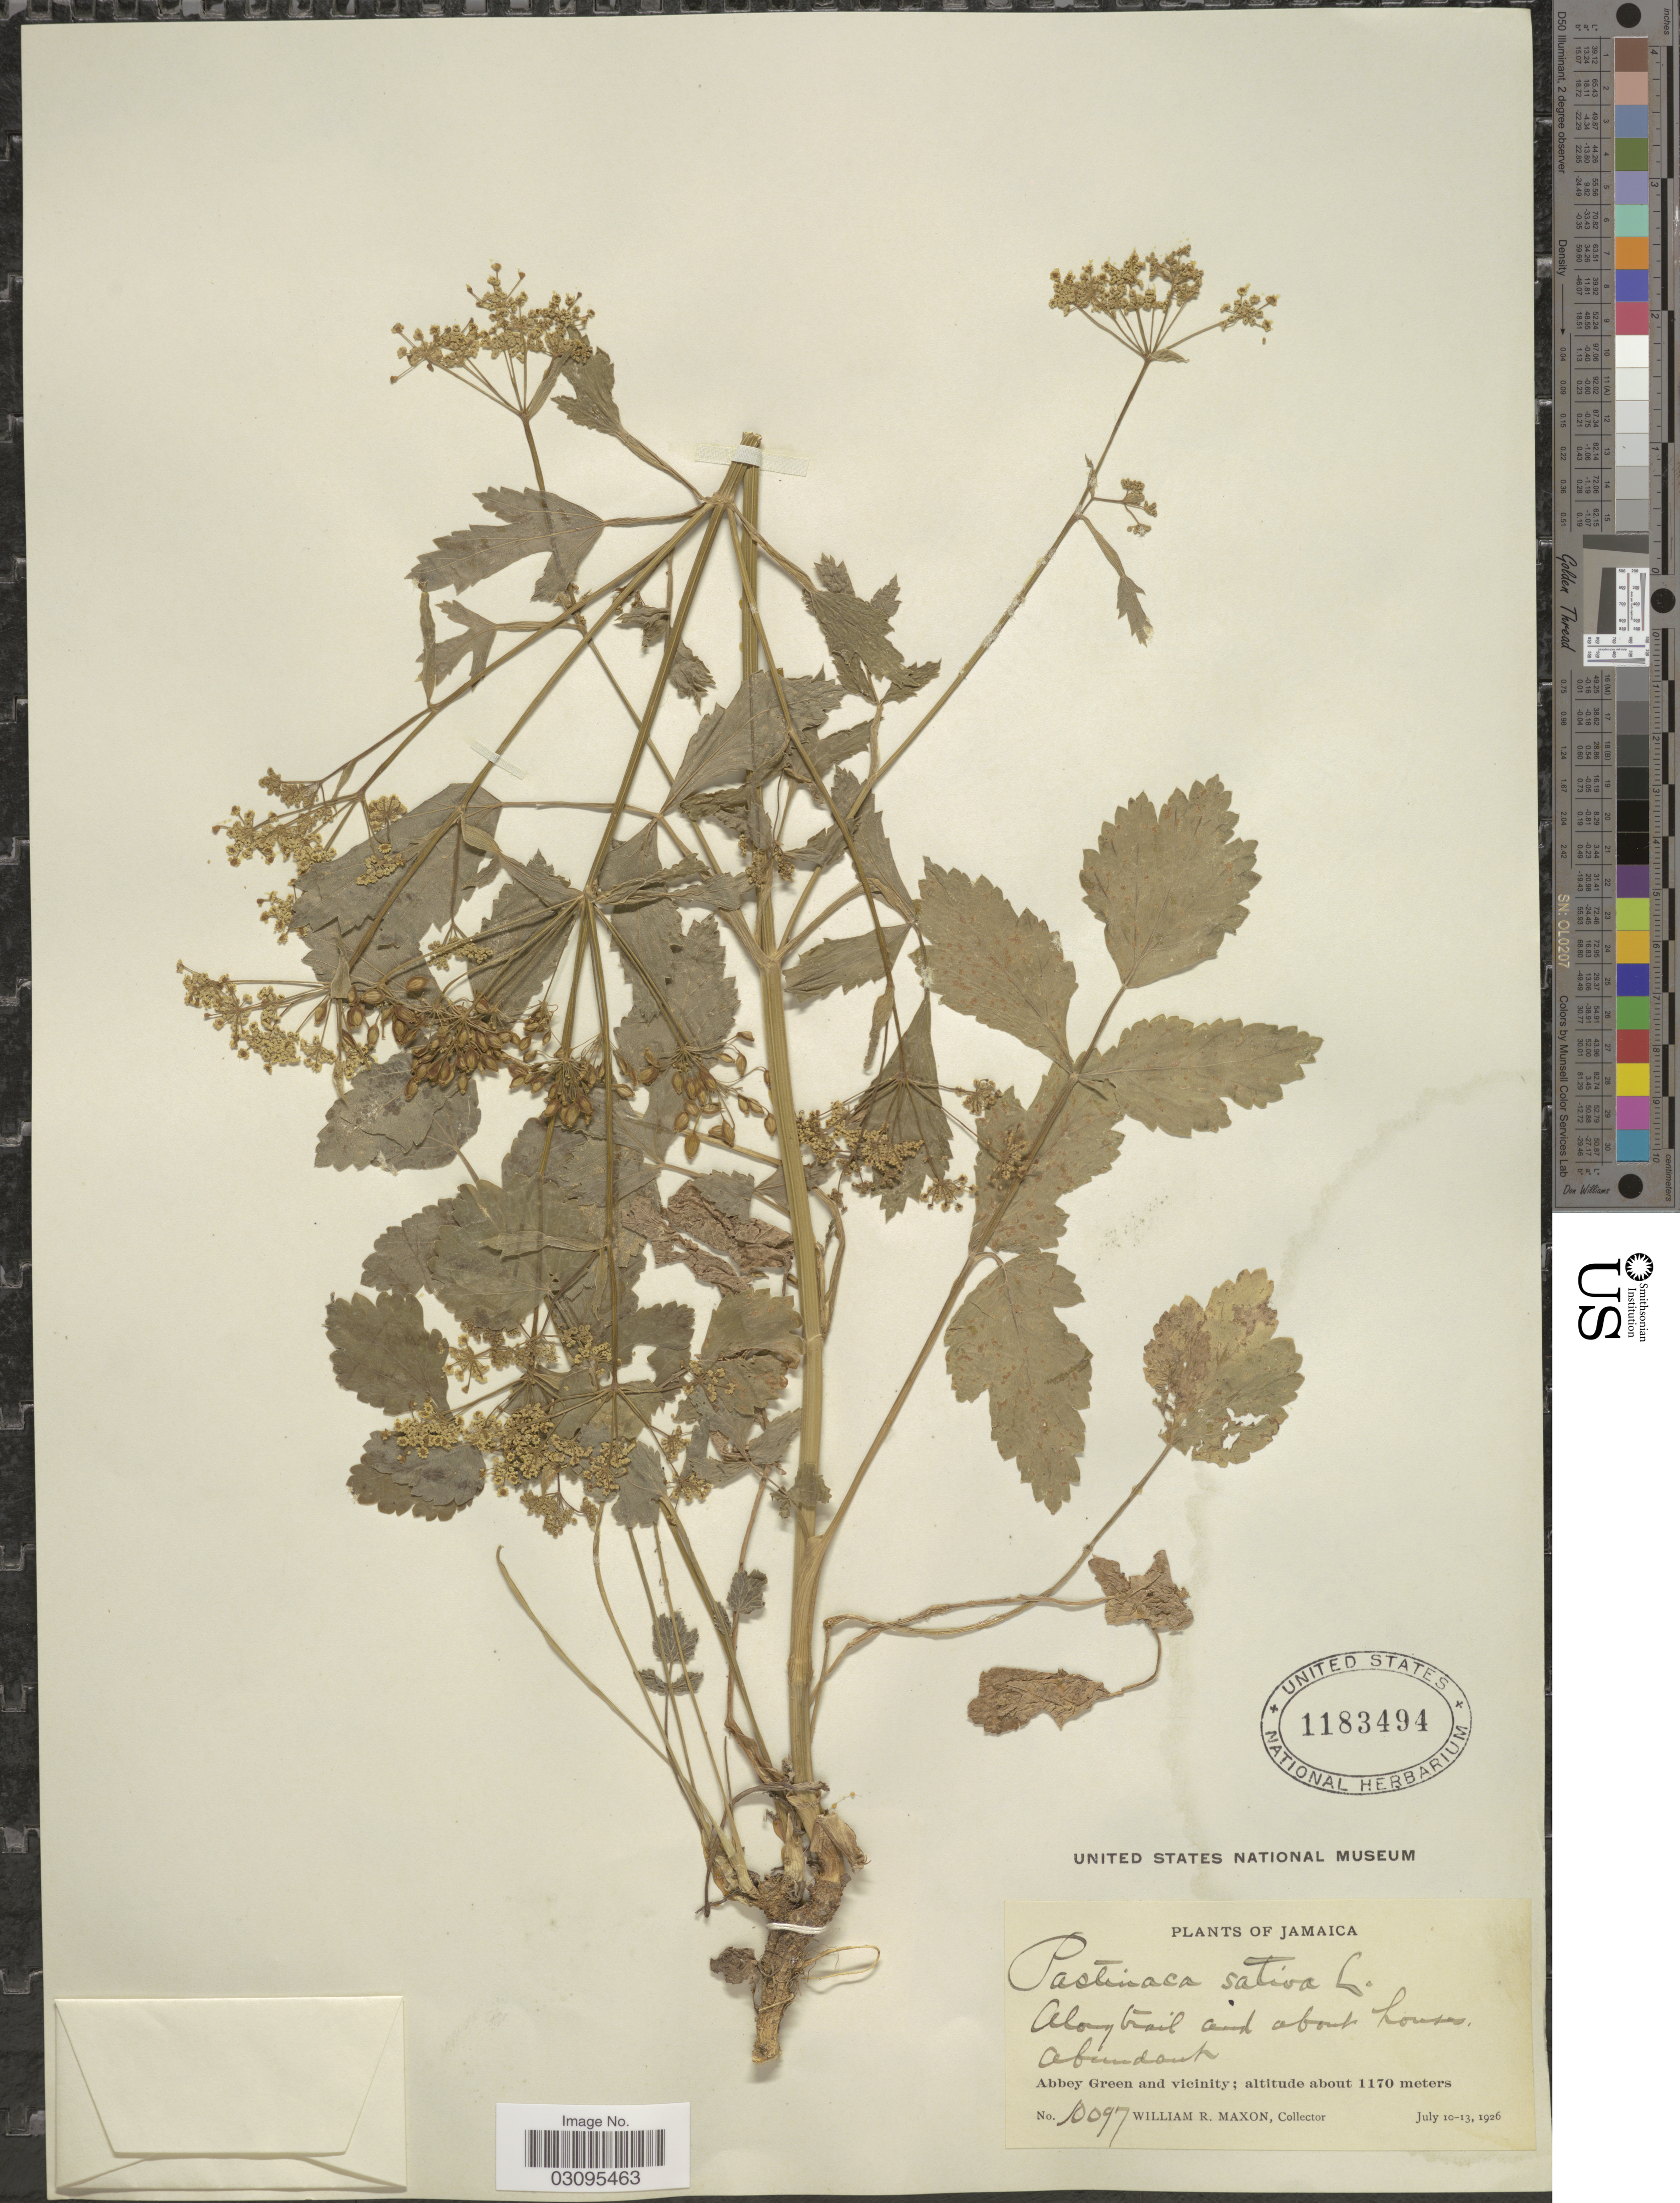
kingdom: Plantae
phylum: Tracheophyta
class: Magnoliopsida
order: Apiales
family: Apiaceae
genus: Pastinaca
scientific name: Pastinaca sativa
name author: L.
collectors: W. R. Maxon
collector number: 10097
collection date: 1926-07-10/1926-07-13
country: Jamaica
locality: Along trail and about houses, Abbey Green and vicinity.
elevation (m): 1170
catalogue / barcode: US 1183494